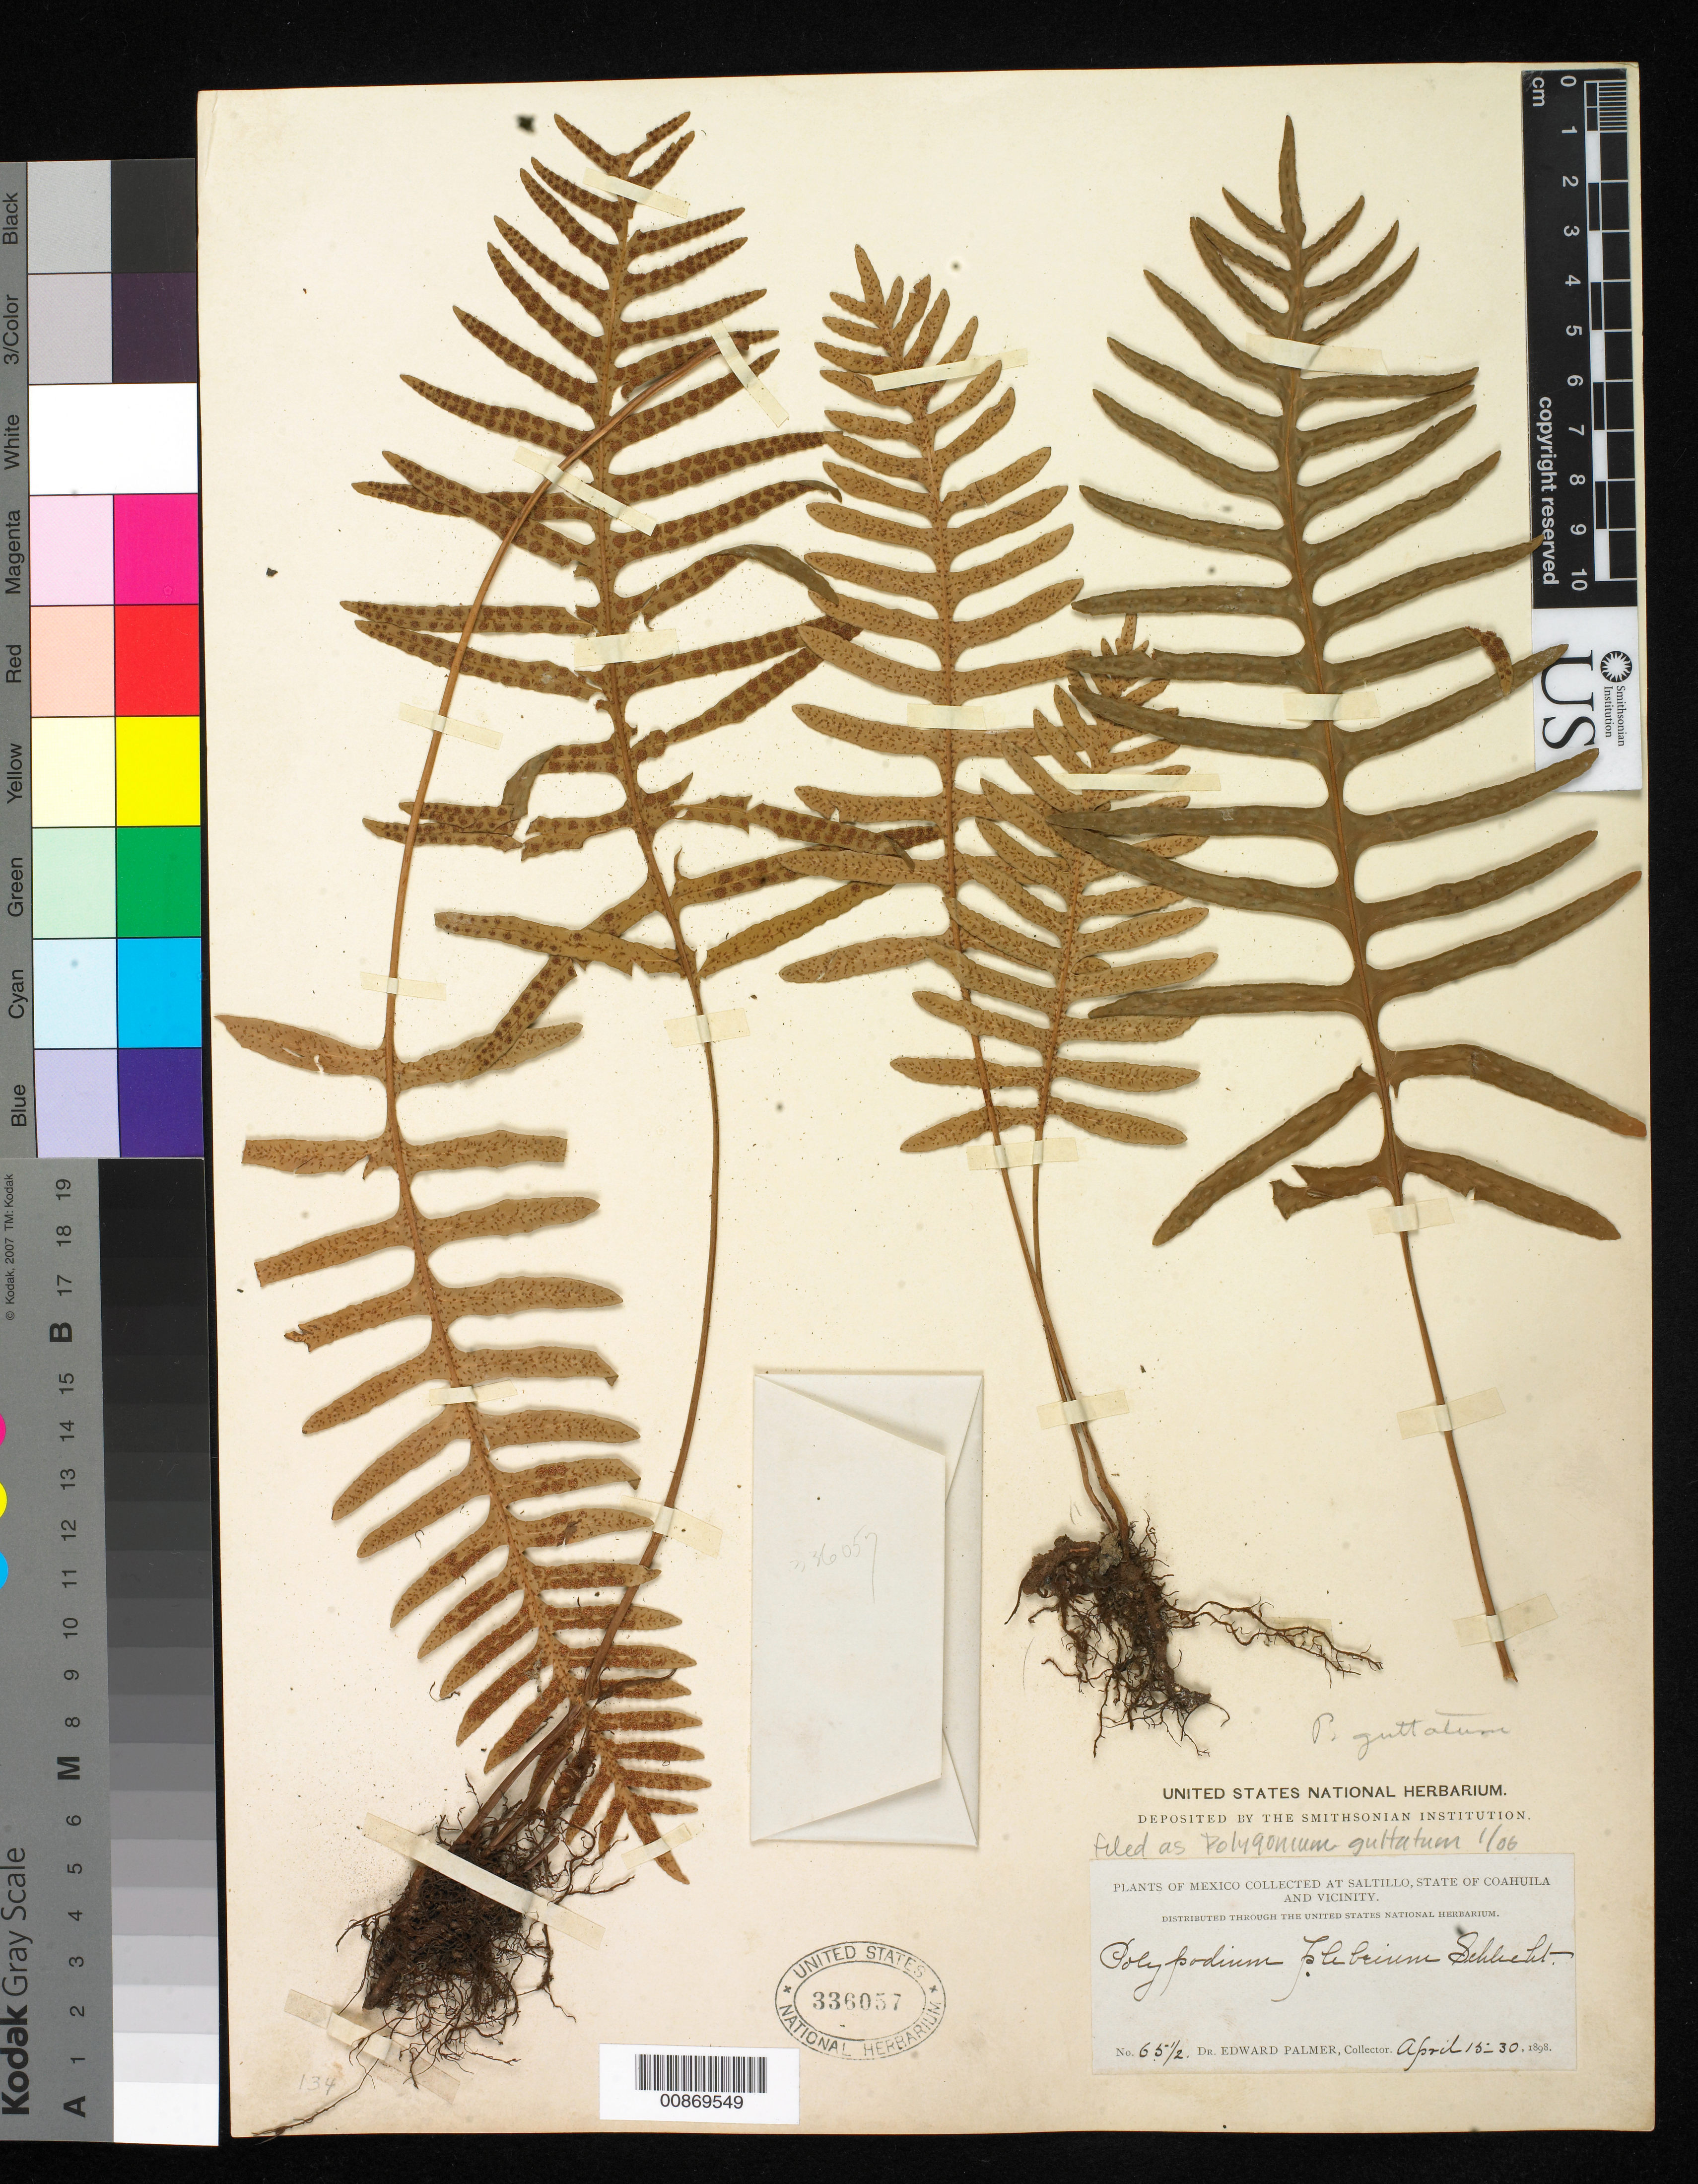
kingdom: Plantae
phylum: Tracheophyta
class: Polypodiopsida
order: Polypodiales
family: Polypodiaceae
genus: Pleopeltis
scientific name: Pleopeltis guttata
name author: (Maxon) E.G. Andrews & Windham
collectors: E. Palmer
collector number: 65½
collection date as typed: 15 Apr 1898 to 30 Apr 1898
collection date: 1898-04-15/1898-04-30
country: Mexico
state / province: Coahuila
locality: Saltillo, Coahuila and vicinity.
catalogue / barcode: US 336057